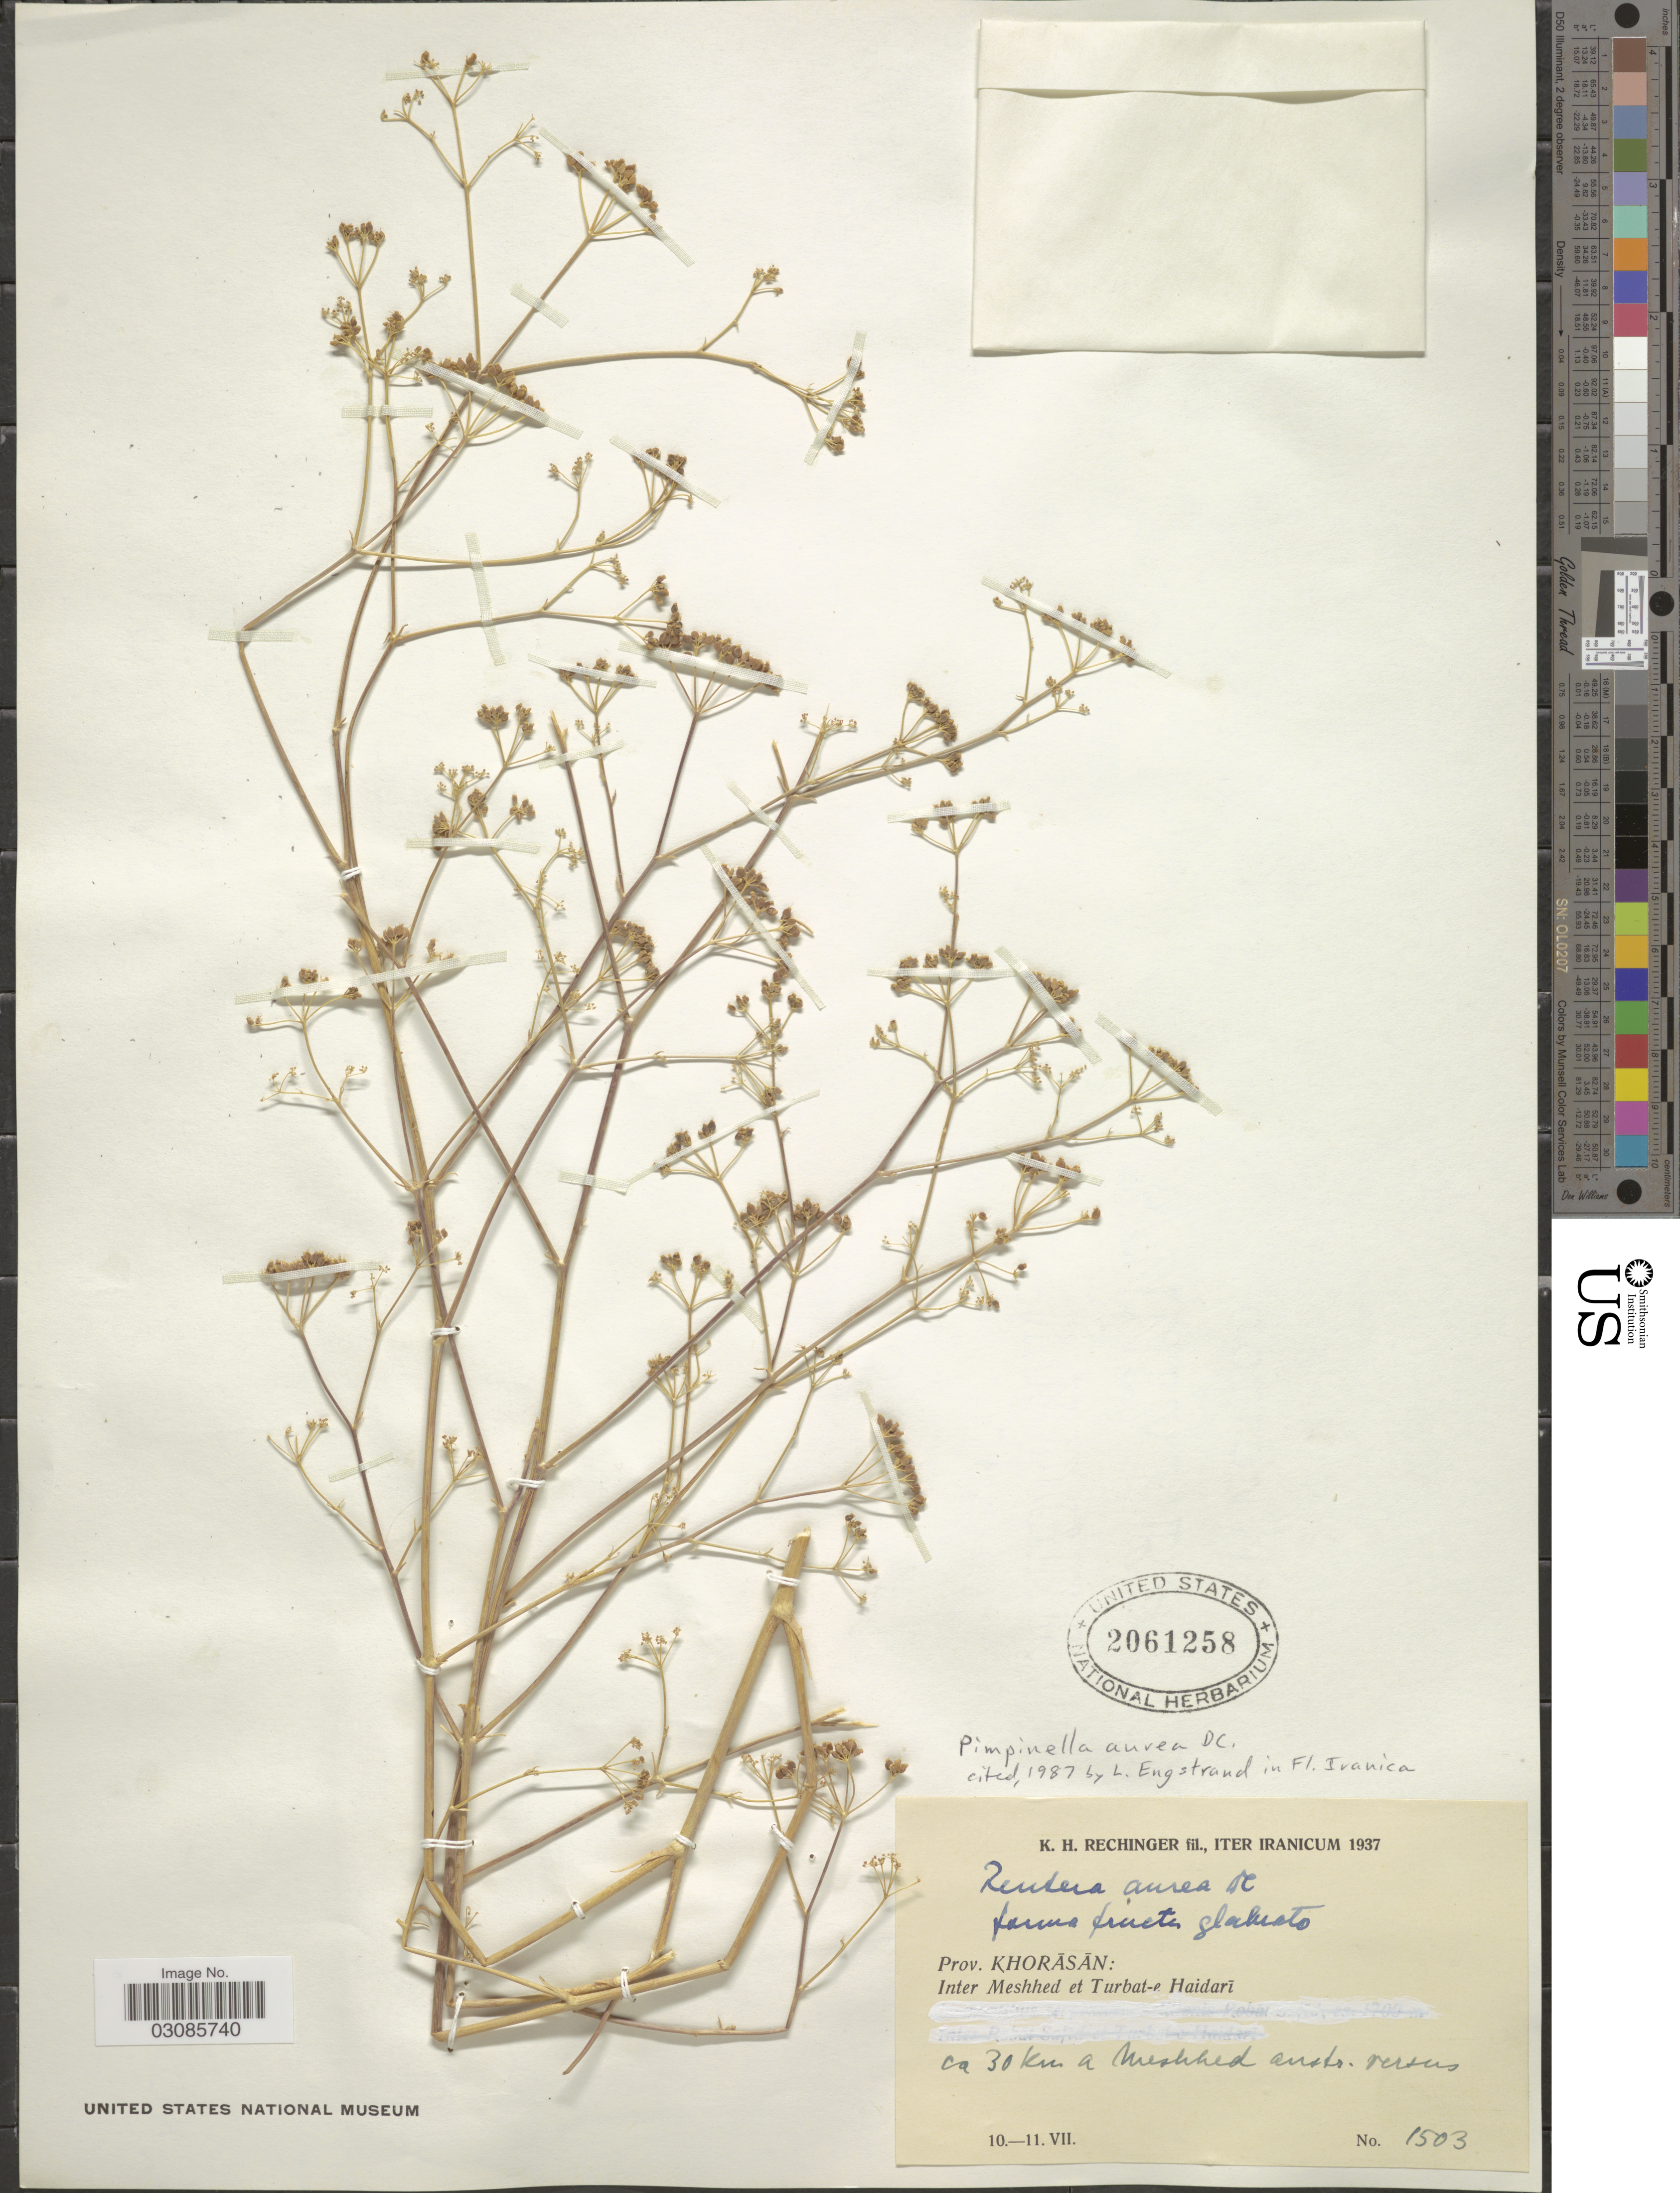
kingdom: Plantae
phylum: Tracheophyta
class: Magnoliopsida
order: Apiales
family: Apiaceae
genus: Pimpinella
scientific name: Pimpinella aurea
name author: DC.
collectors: K. H. Rechinger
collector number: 1503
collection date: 1937-07-10/1937-07-11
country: Iran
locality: Prov. Khorāsān: In Meshhed et Turbat-e Haidarī. Ca 30 km a Meshhed austr. persus.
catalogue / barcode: US 2061258